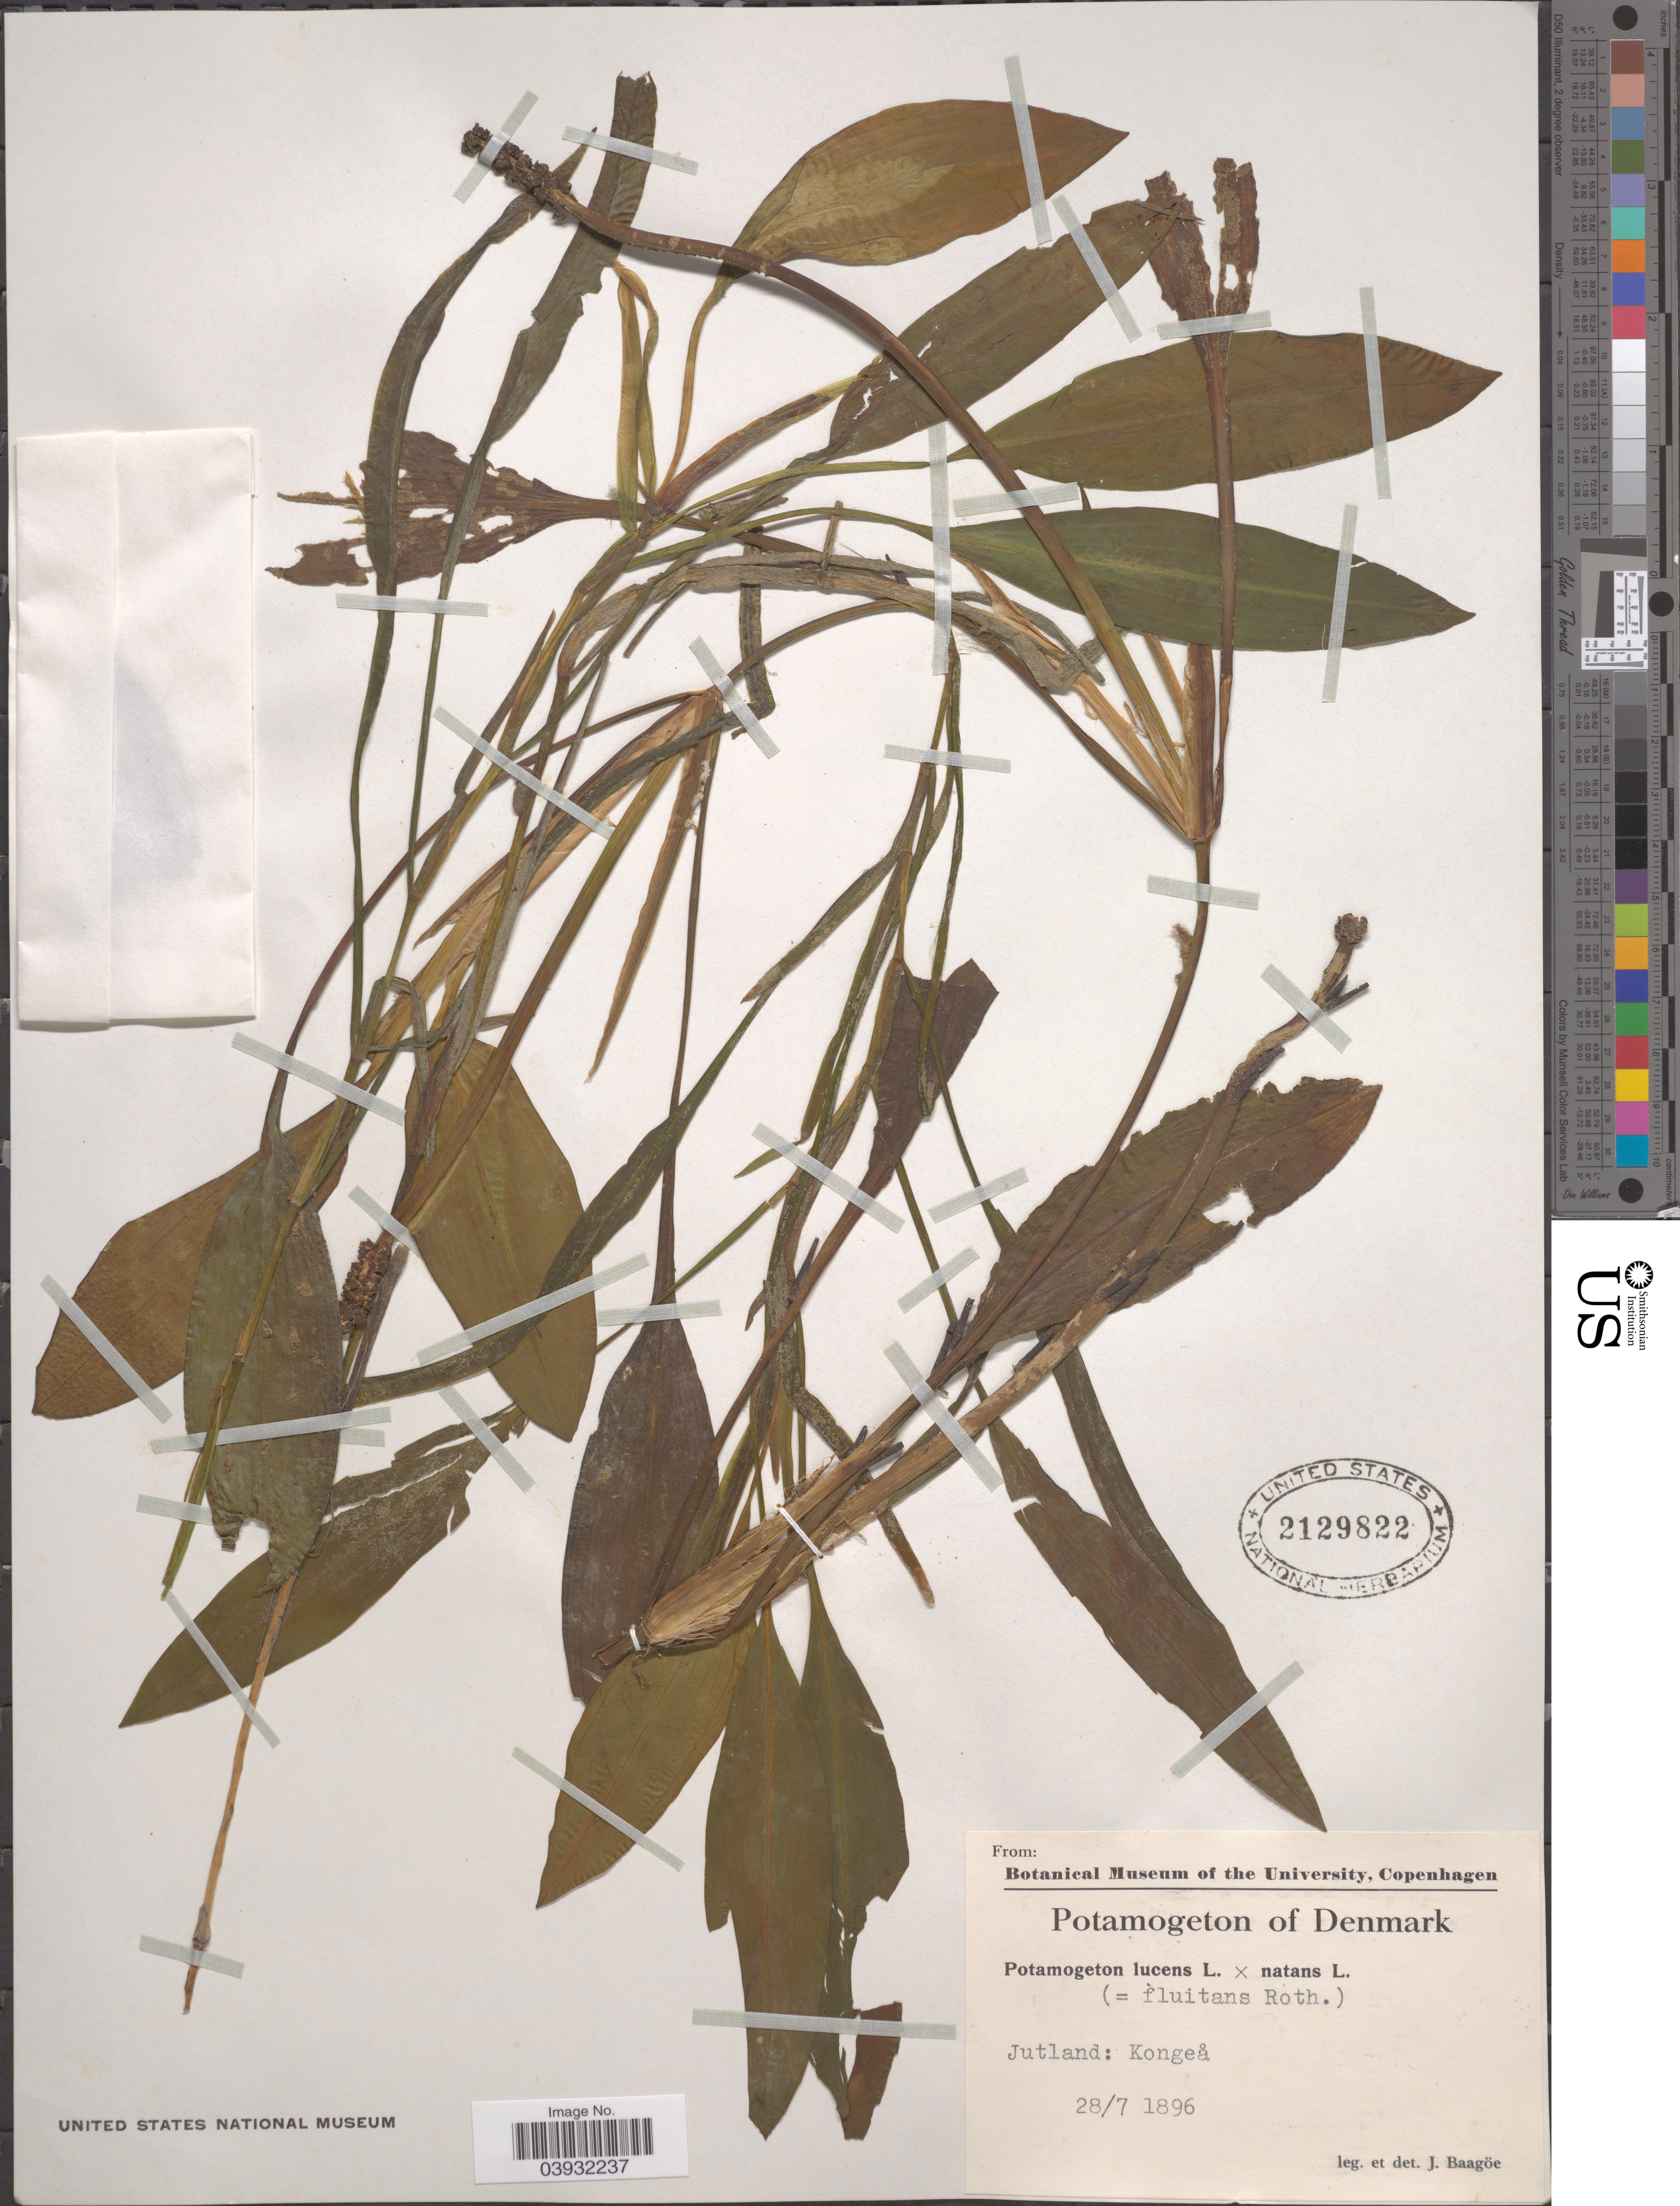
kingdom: Plantae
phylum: Tracheophyta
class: Liliopsida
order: Alismatales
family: Potamogetonaceae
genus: Potamogeton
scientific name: Potamogeton lucens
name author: L.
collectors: J. Baagoe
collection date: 1986-07-28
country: Denmark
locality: Jutland: Kongeå.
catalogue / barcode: US 2129822